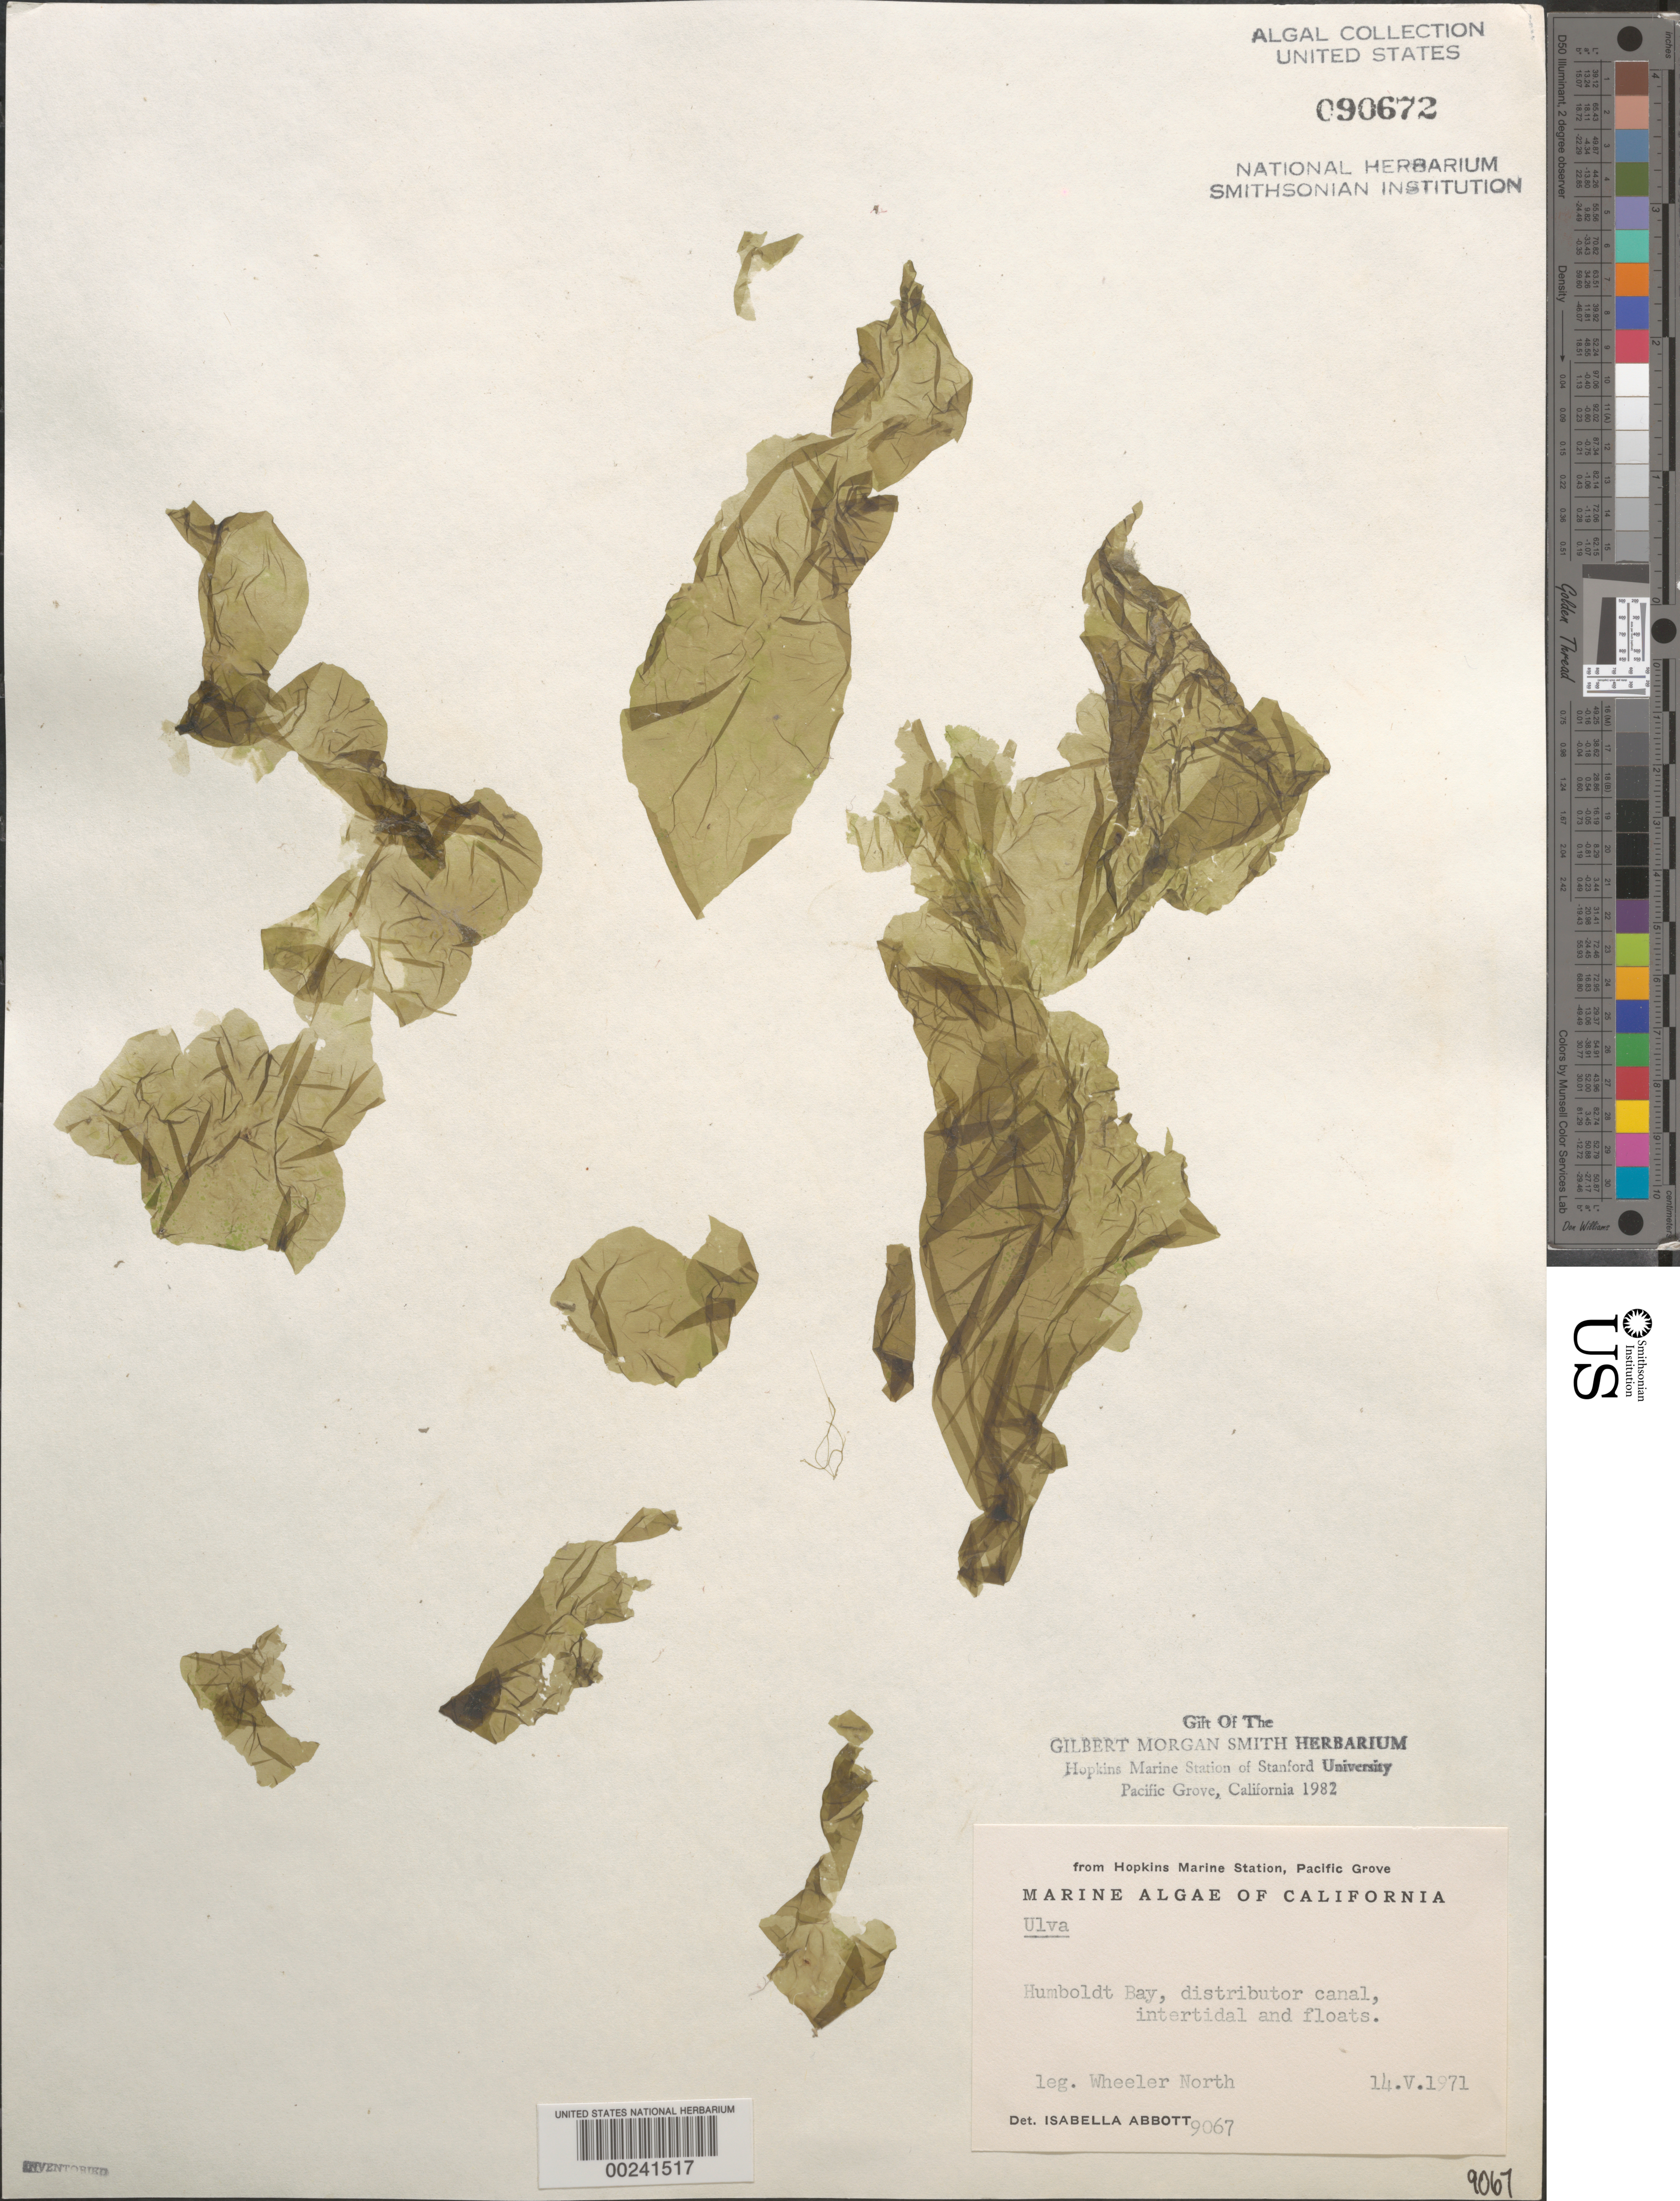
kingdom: Plantae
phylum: Chlorophyta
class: Ulvophyceae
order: Ulvales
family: Ulvaceae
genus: Ulva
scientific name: Ulva sp.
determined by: Abbott, Isabella A.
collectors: W. North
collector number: IAA 9067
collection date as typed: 14 May 1971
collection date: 1971-05-14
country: United States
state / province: California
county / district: Humboldt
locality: Humboldt Bay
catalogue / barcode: US 90672